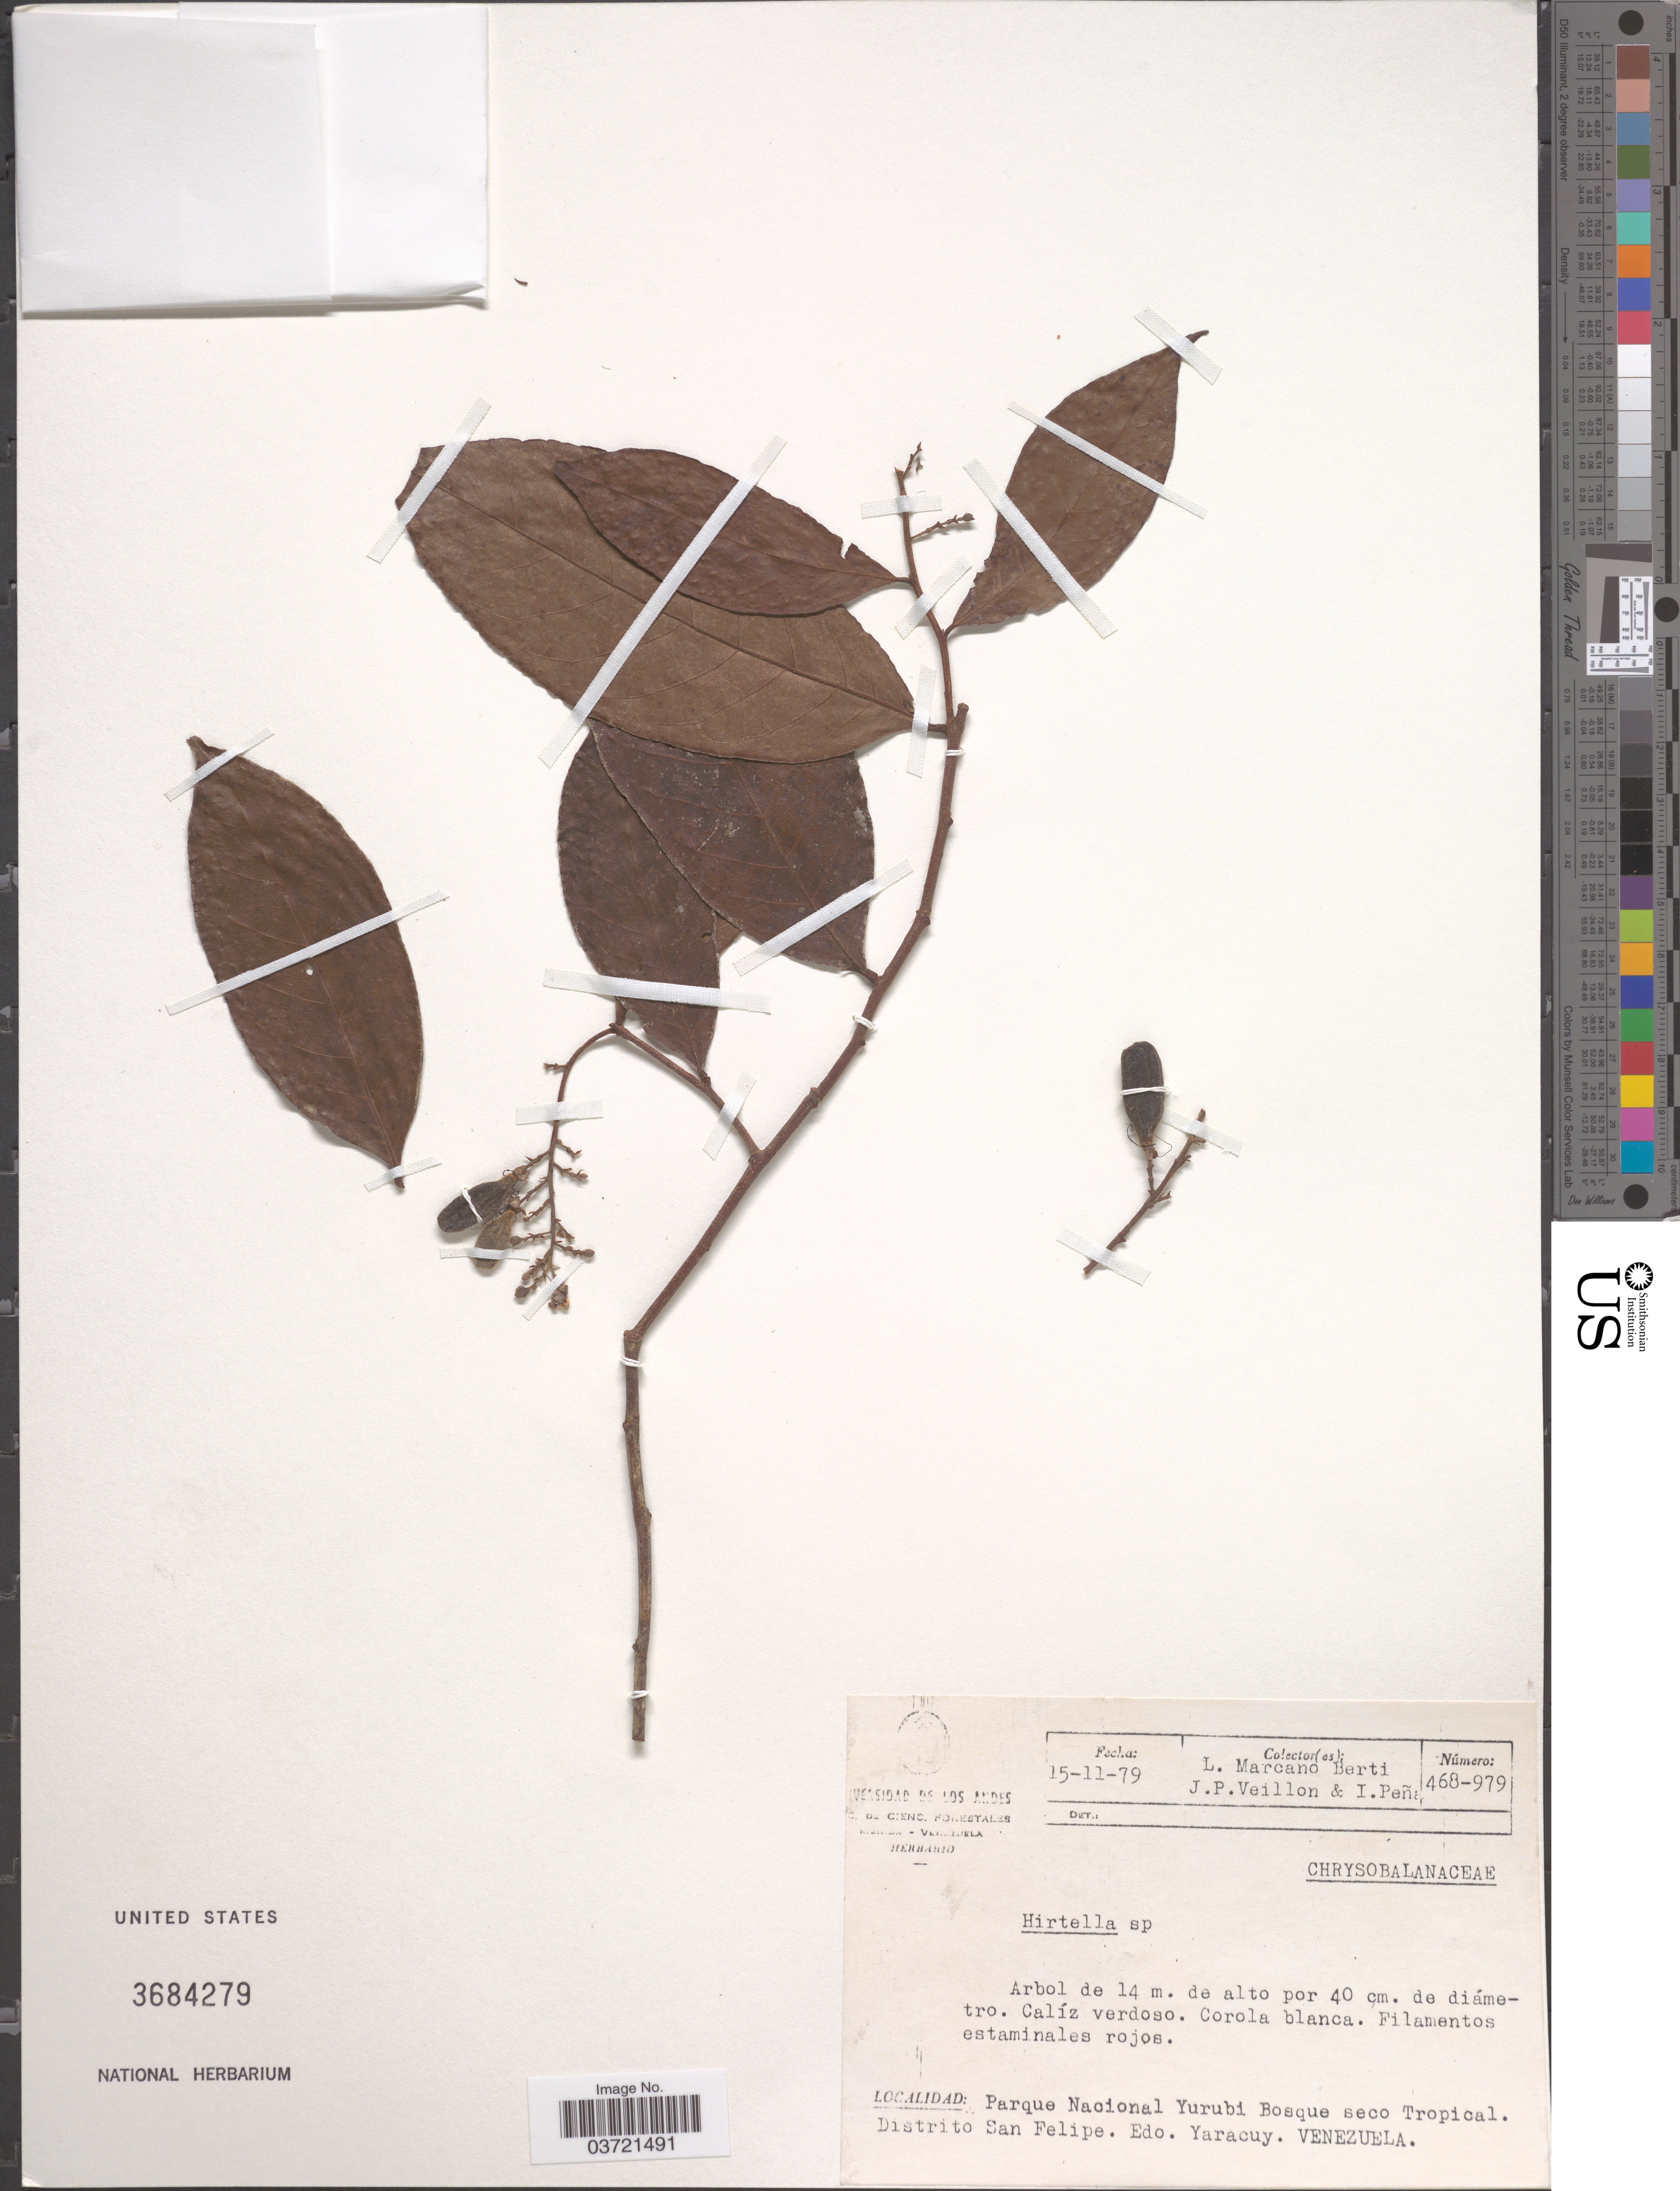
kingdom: Plantae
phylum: Tracheophyta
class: Magnoliopsida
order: Malpighiales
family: Chrysobalanaceae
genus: Hirtella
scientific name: Hirtella sp.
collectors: L. Marcano-Berti, J. Veillon & I. Pena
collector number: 468-979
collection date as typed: Transcribed d/m/y: 15/11/79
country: Venezuela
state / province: Yaracuy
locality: Parque Nacional Yurubi Bosque seco Tropical. Distrito San Felipe.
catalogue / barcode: US 3684279